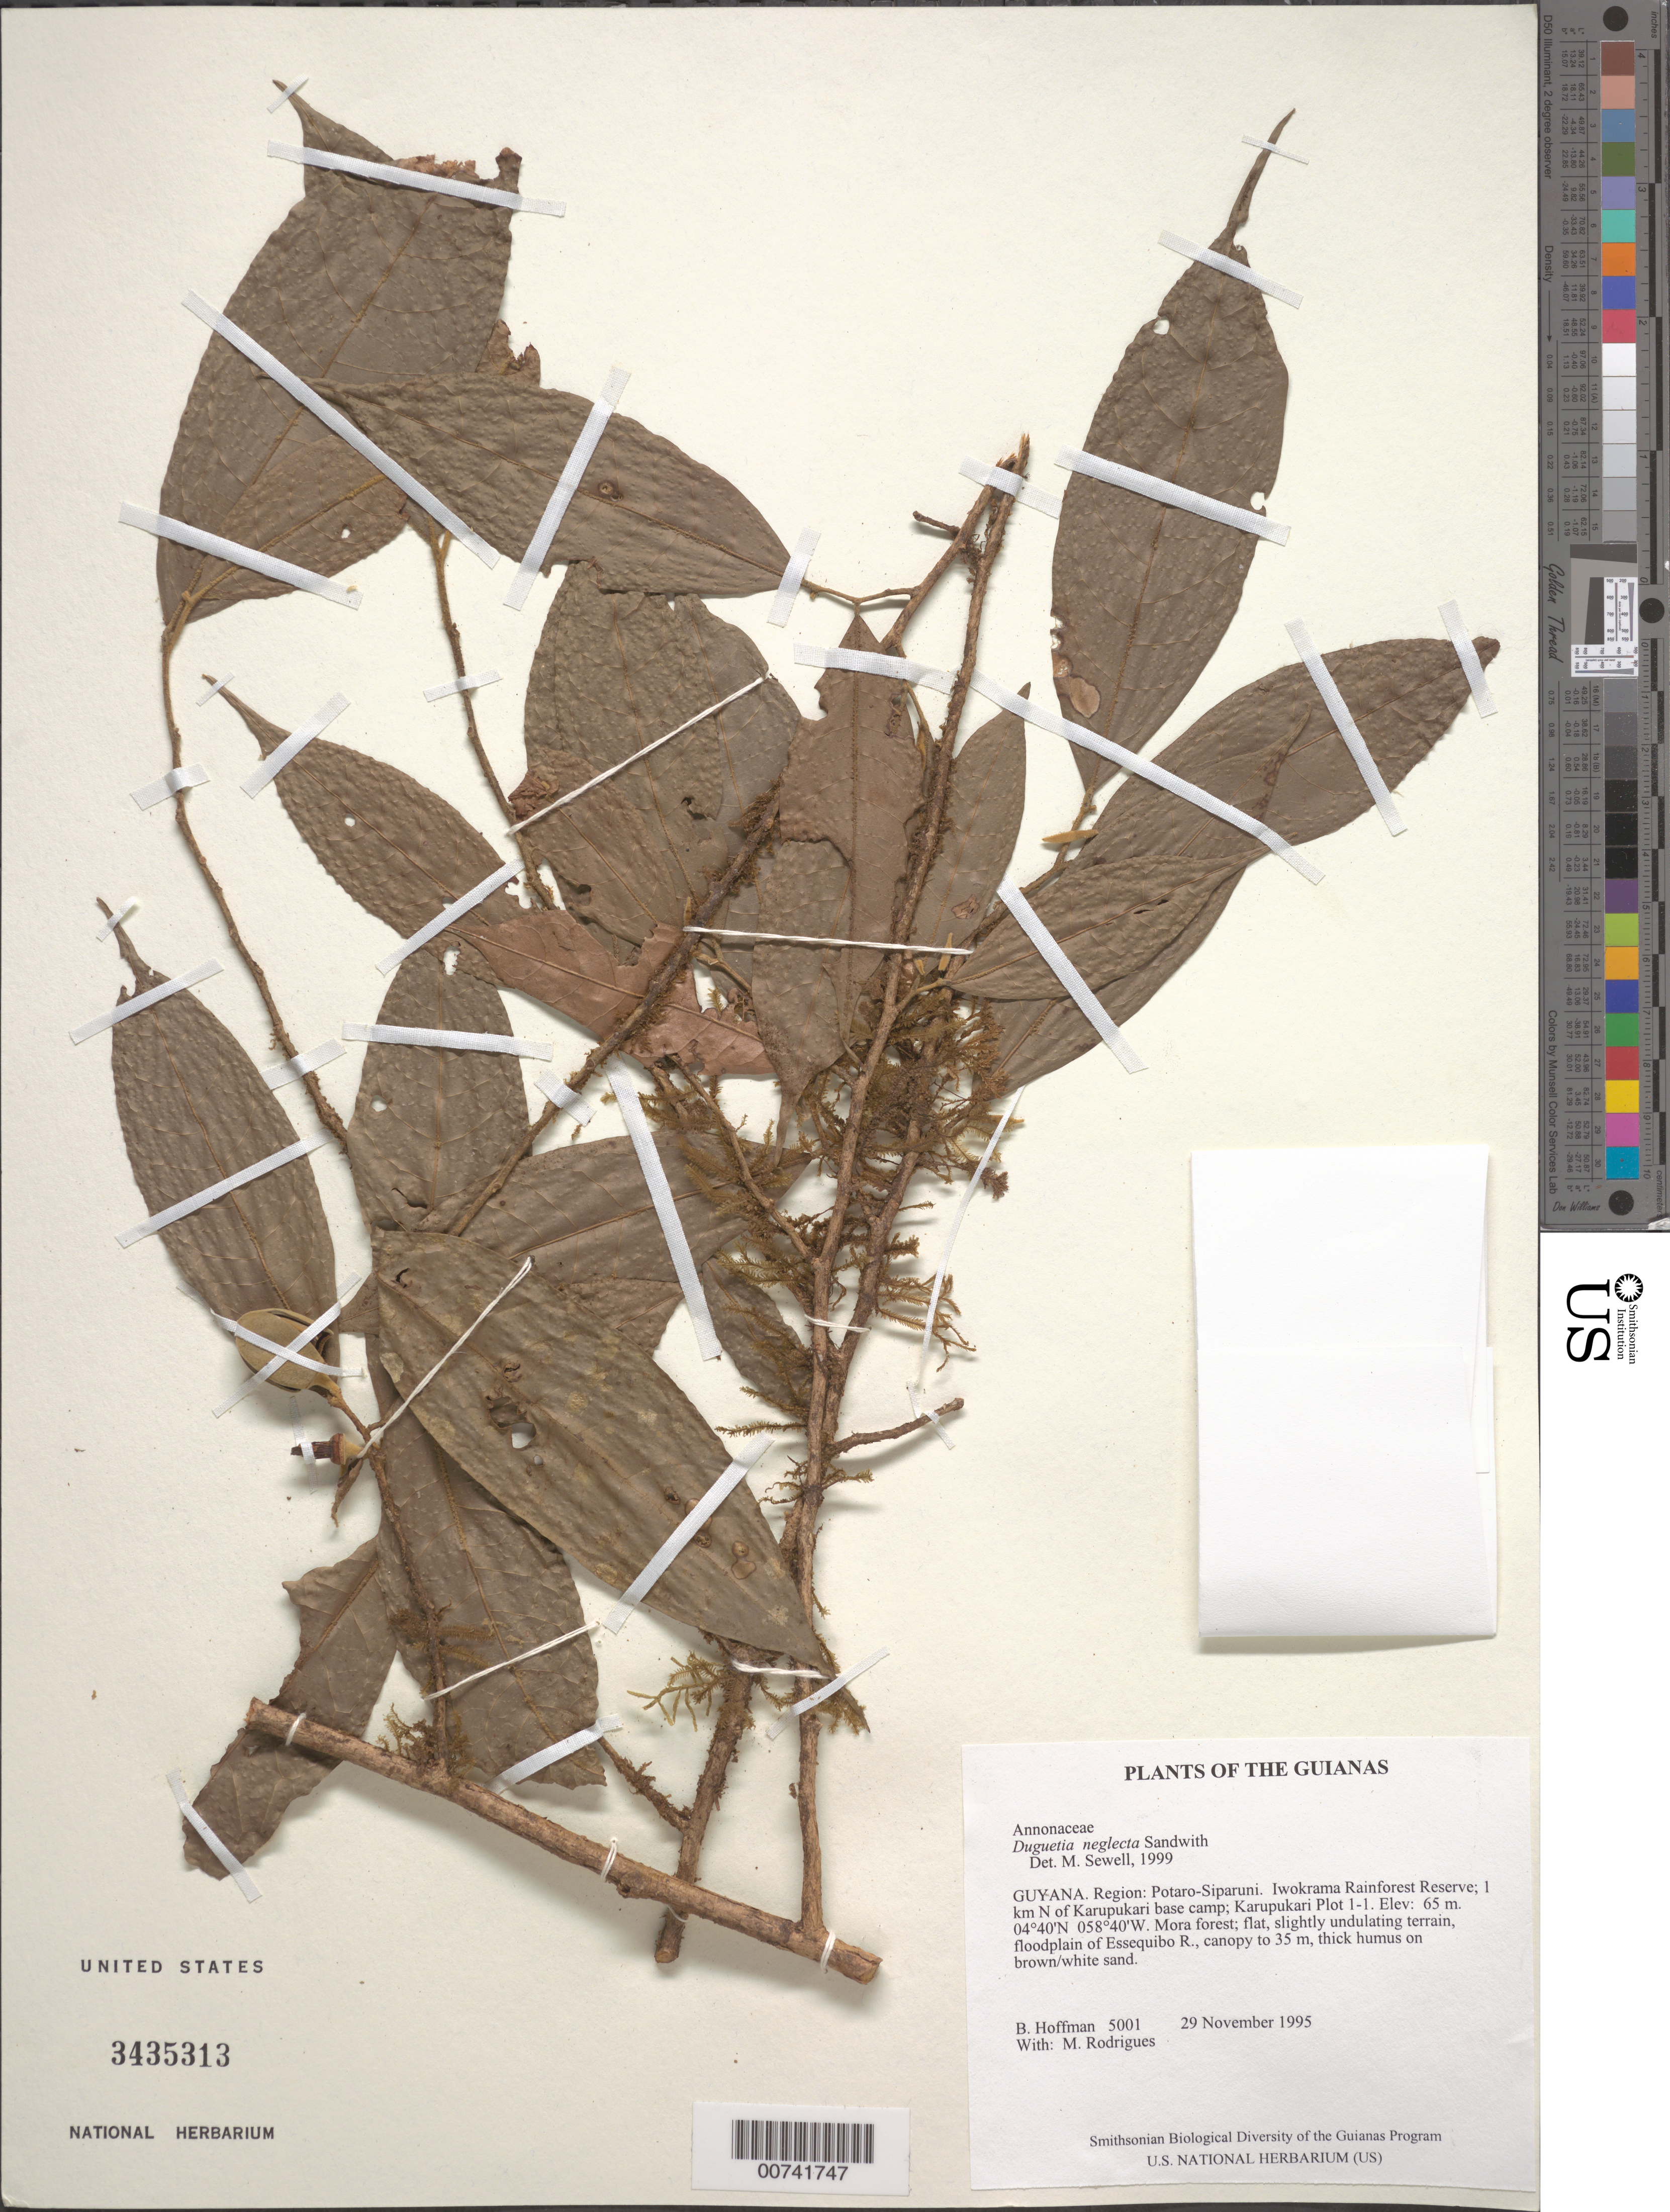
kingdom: Plantae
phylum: Tracheophyta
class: Magnoliopsida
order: Magnoliales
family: Annonaceae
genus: Duguetia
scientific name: Duguetia neglecta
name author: Sandwith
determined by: Sewell, M.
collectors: B. Hoffman & M. T. Rodrigues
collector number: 5001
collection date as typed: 29 November 1995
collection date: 1995-11-29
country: Guyana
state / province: Potaro-Siparuni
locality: Iwokrama Rainforest Reserve; 1 km N of Karupukari base camp; Karupukari Plot 1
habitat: Mora forest; flat, slightly undulating terrain, floodplain of Essequibo R., canopy to 35 m, thick humus on brown/white sand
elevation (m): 65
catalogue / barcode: US 3435313